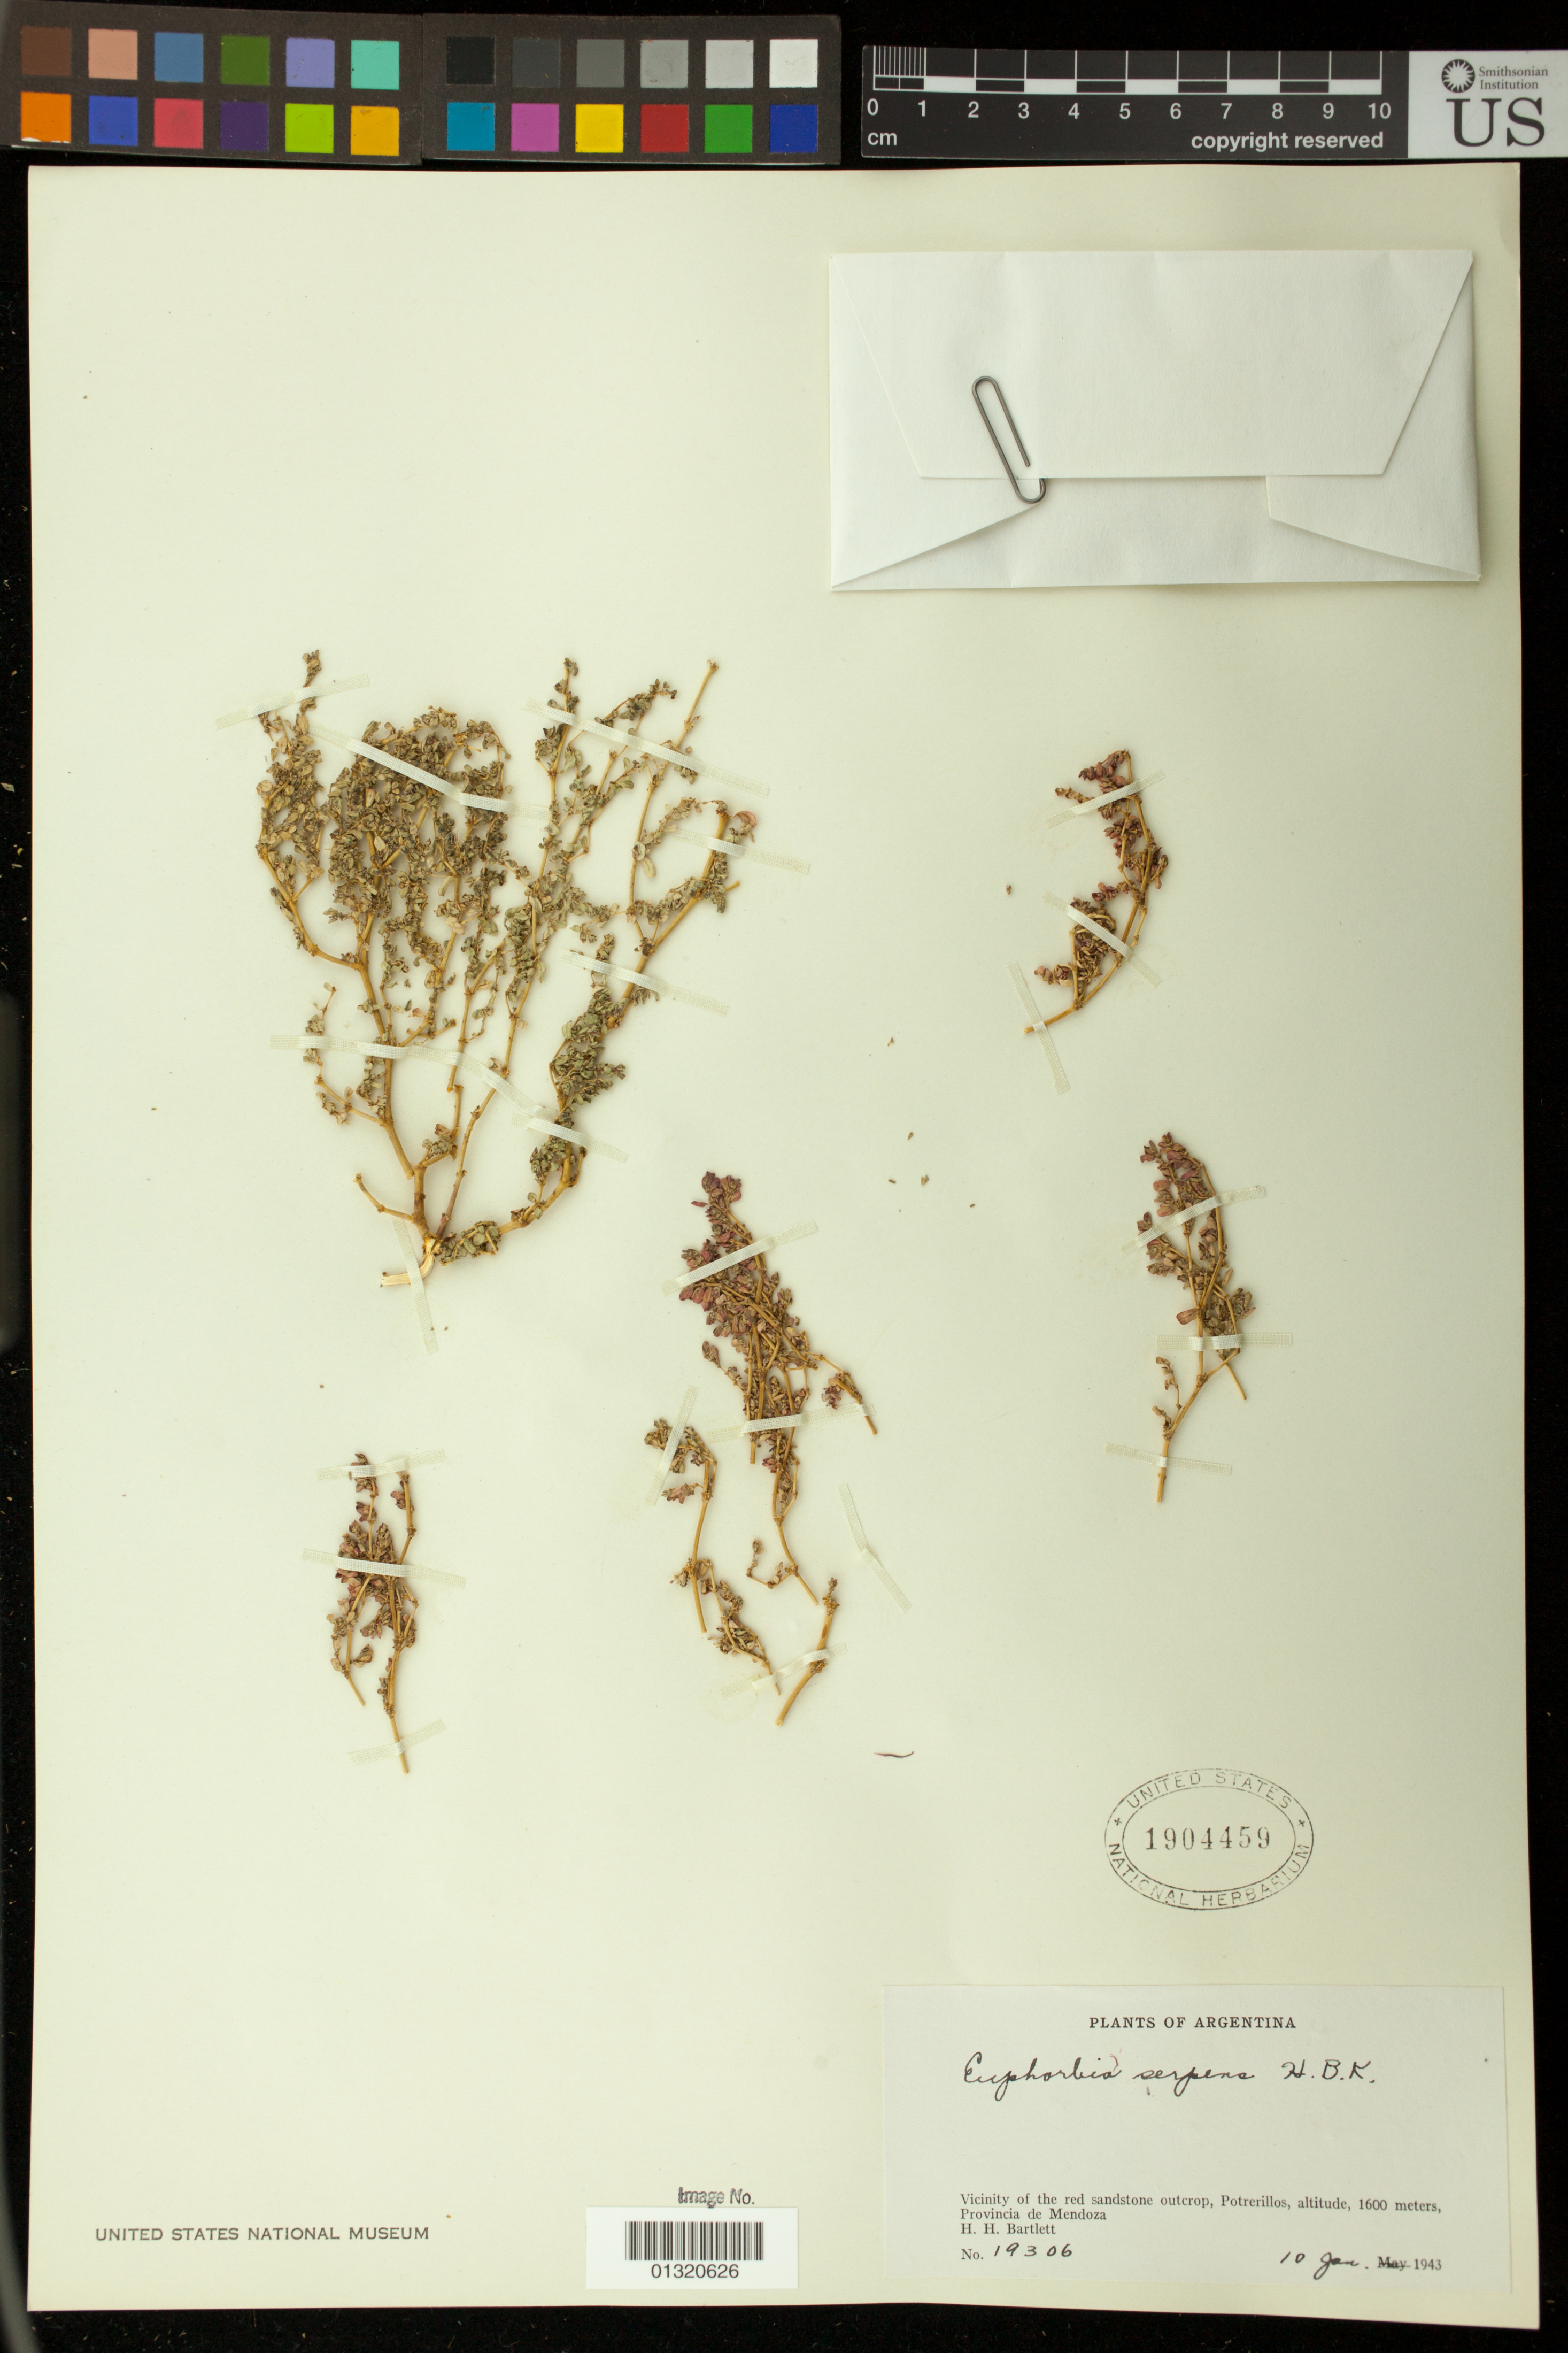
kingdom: Plantae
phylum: Tracheophyta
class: Magnoliopsida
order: Malpighiales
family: Euphorbiaceae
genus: Euphorbia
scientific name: Euphorbia serpens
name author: Kunth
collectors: H. H. Bartlett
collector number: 19306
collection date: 1943-01-10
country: Argentina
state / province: Mendoza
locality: Potrerillos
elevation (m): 1600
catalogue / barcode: US 1904459